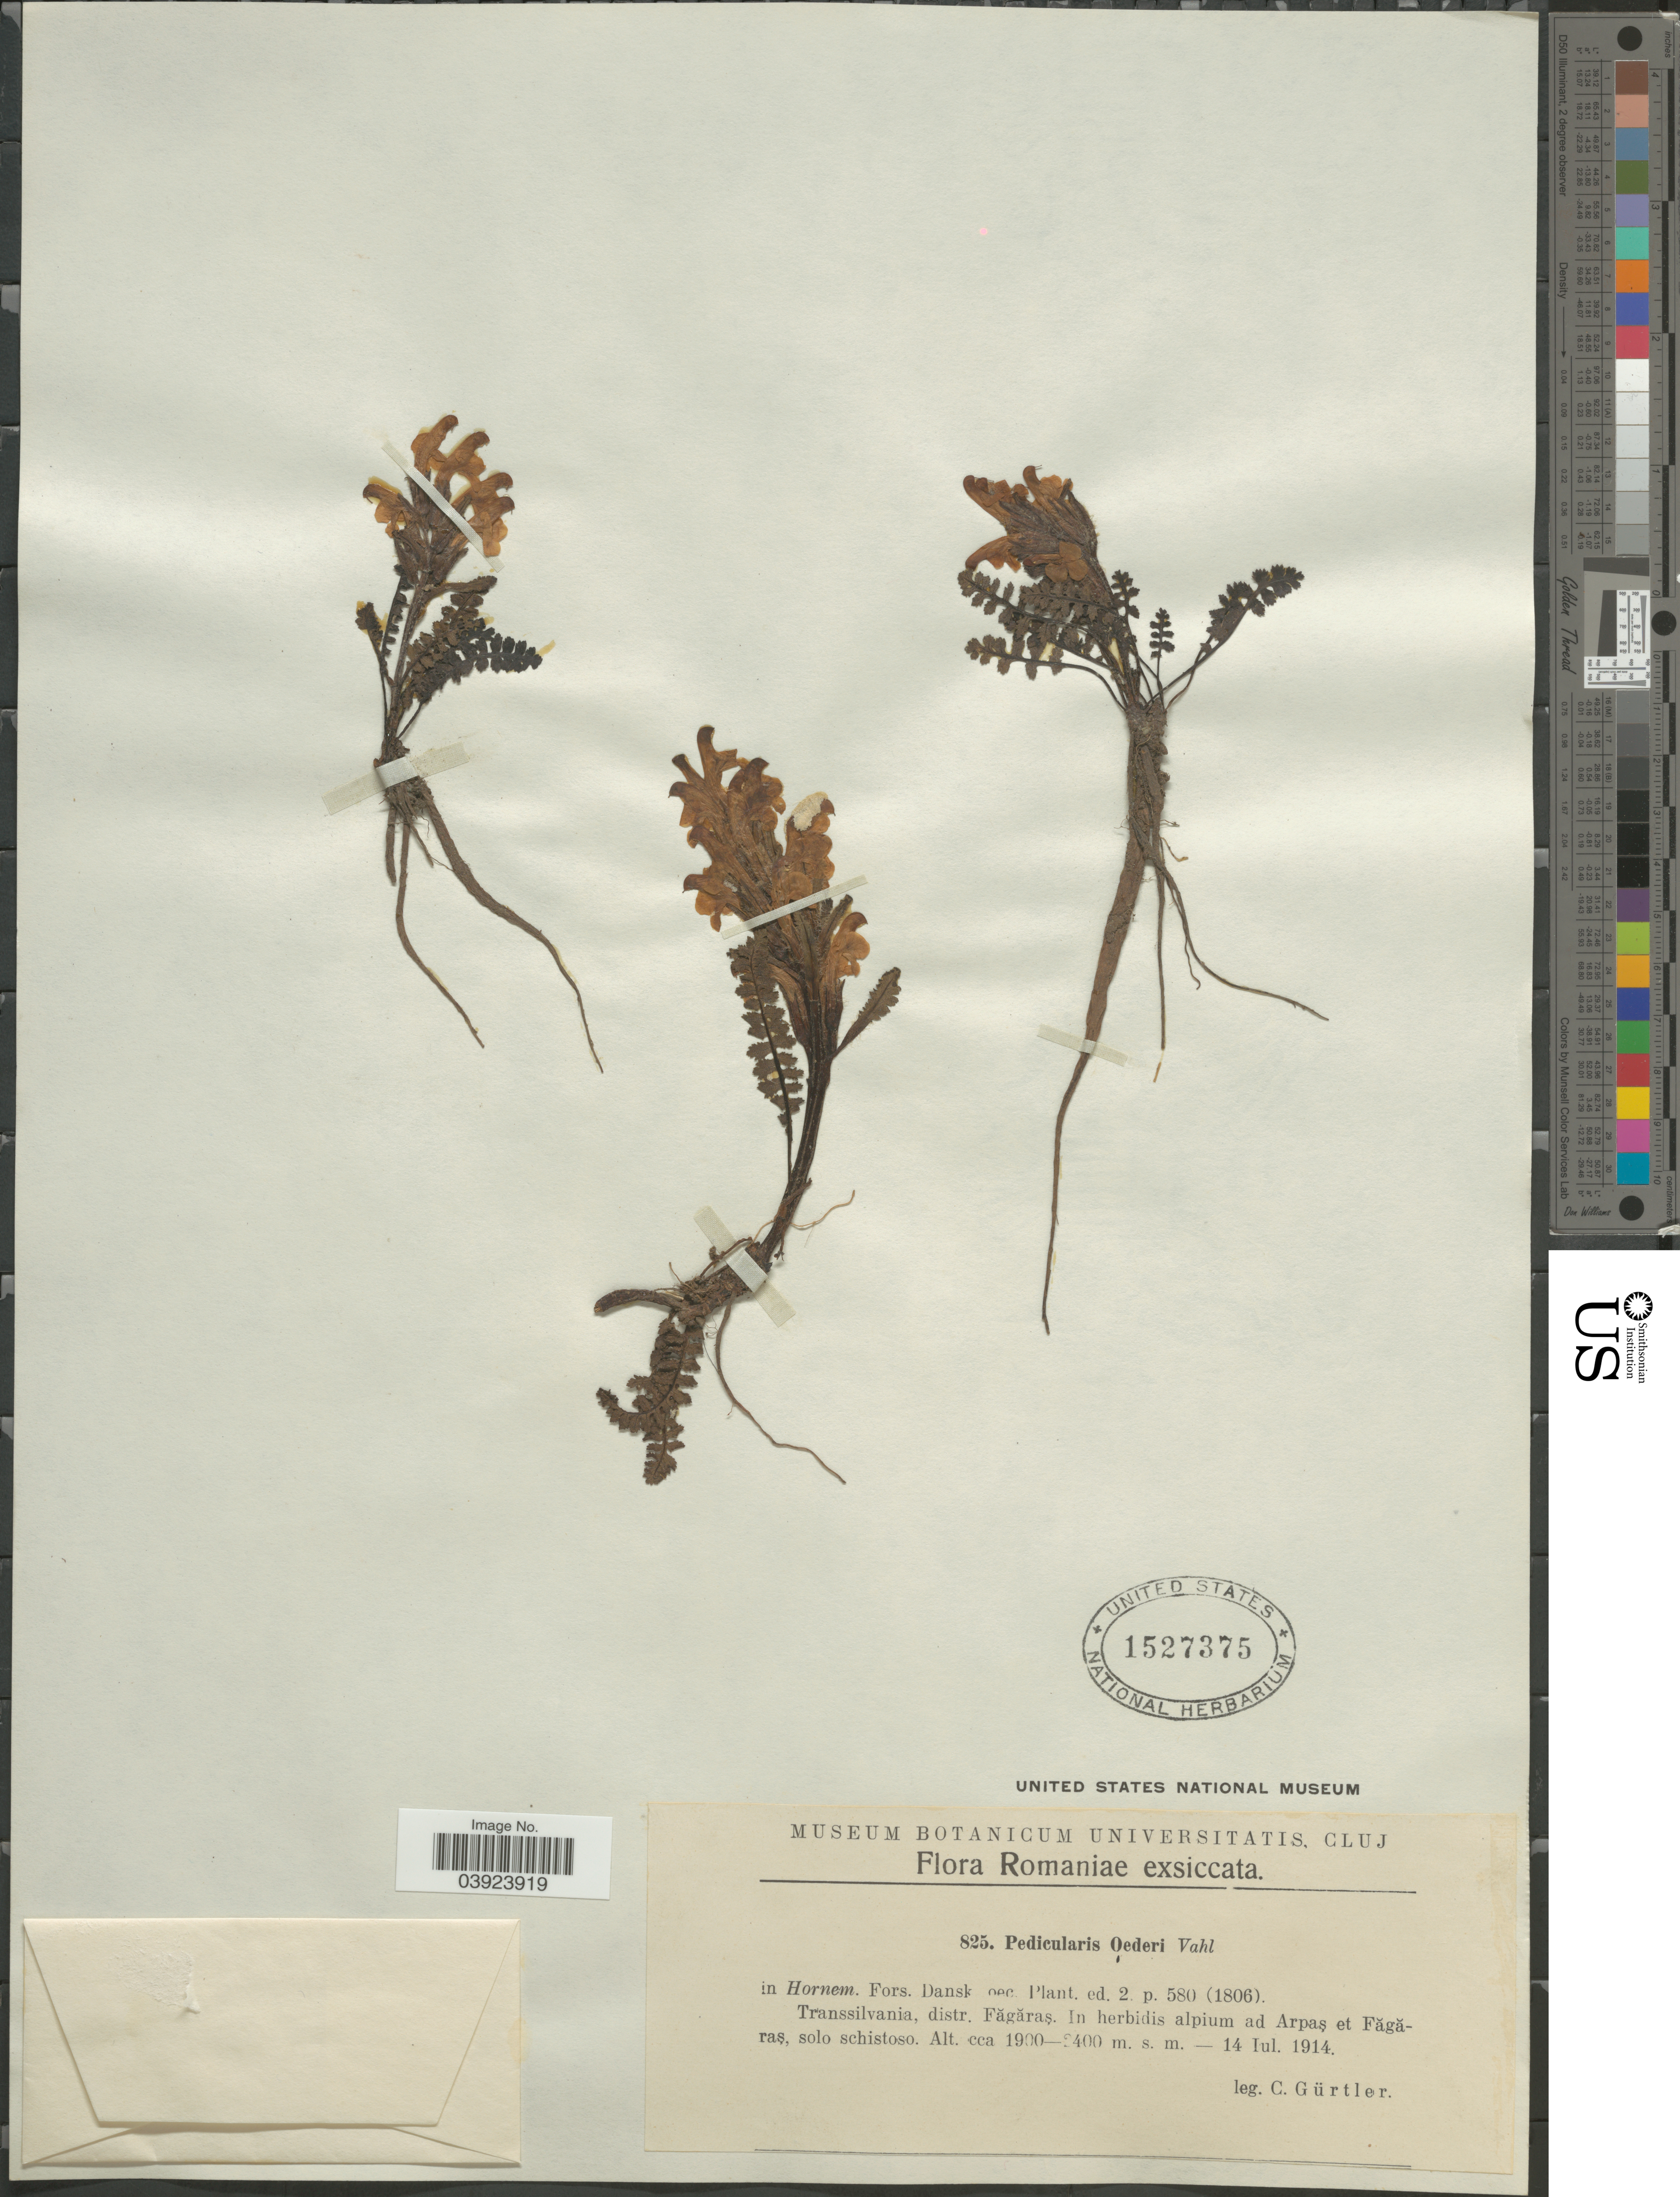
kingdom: Plantae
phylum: Tracheophyta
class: Magnoliopsida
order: Lamiales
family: Orobanchaceae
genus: Pedicularis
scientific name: Pedicularis oederi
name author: Vahl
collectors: C. Gürtler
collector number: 825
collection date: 1914-07-14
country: Romania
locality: Transsilvania, distr. Făgăraş. In herbidis alpium ad Arpaş et Făgăraş.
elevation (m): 1900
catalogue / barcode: US 1527375